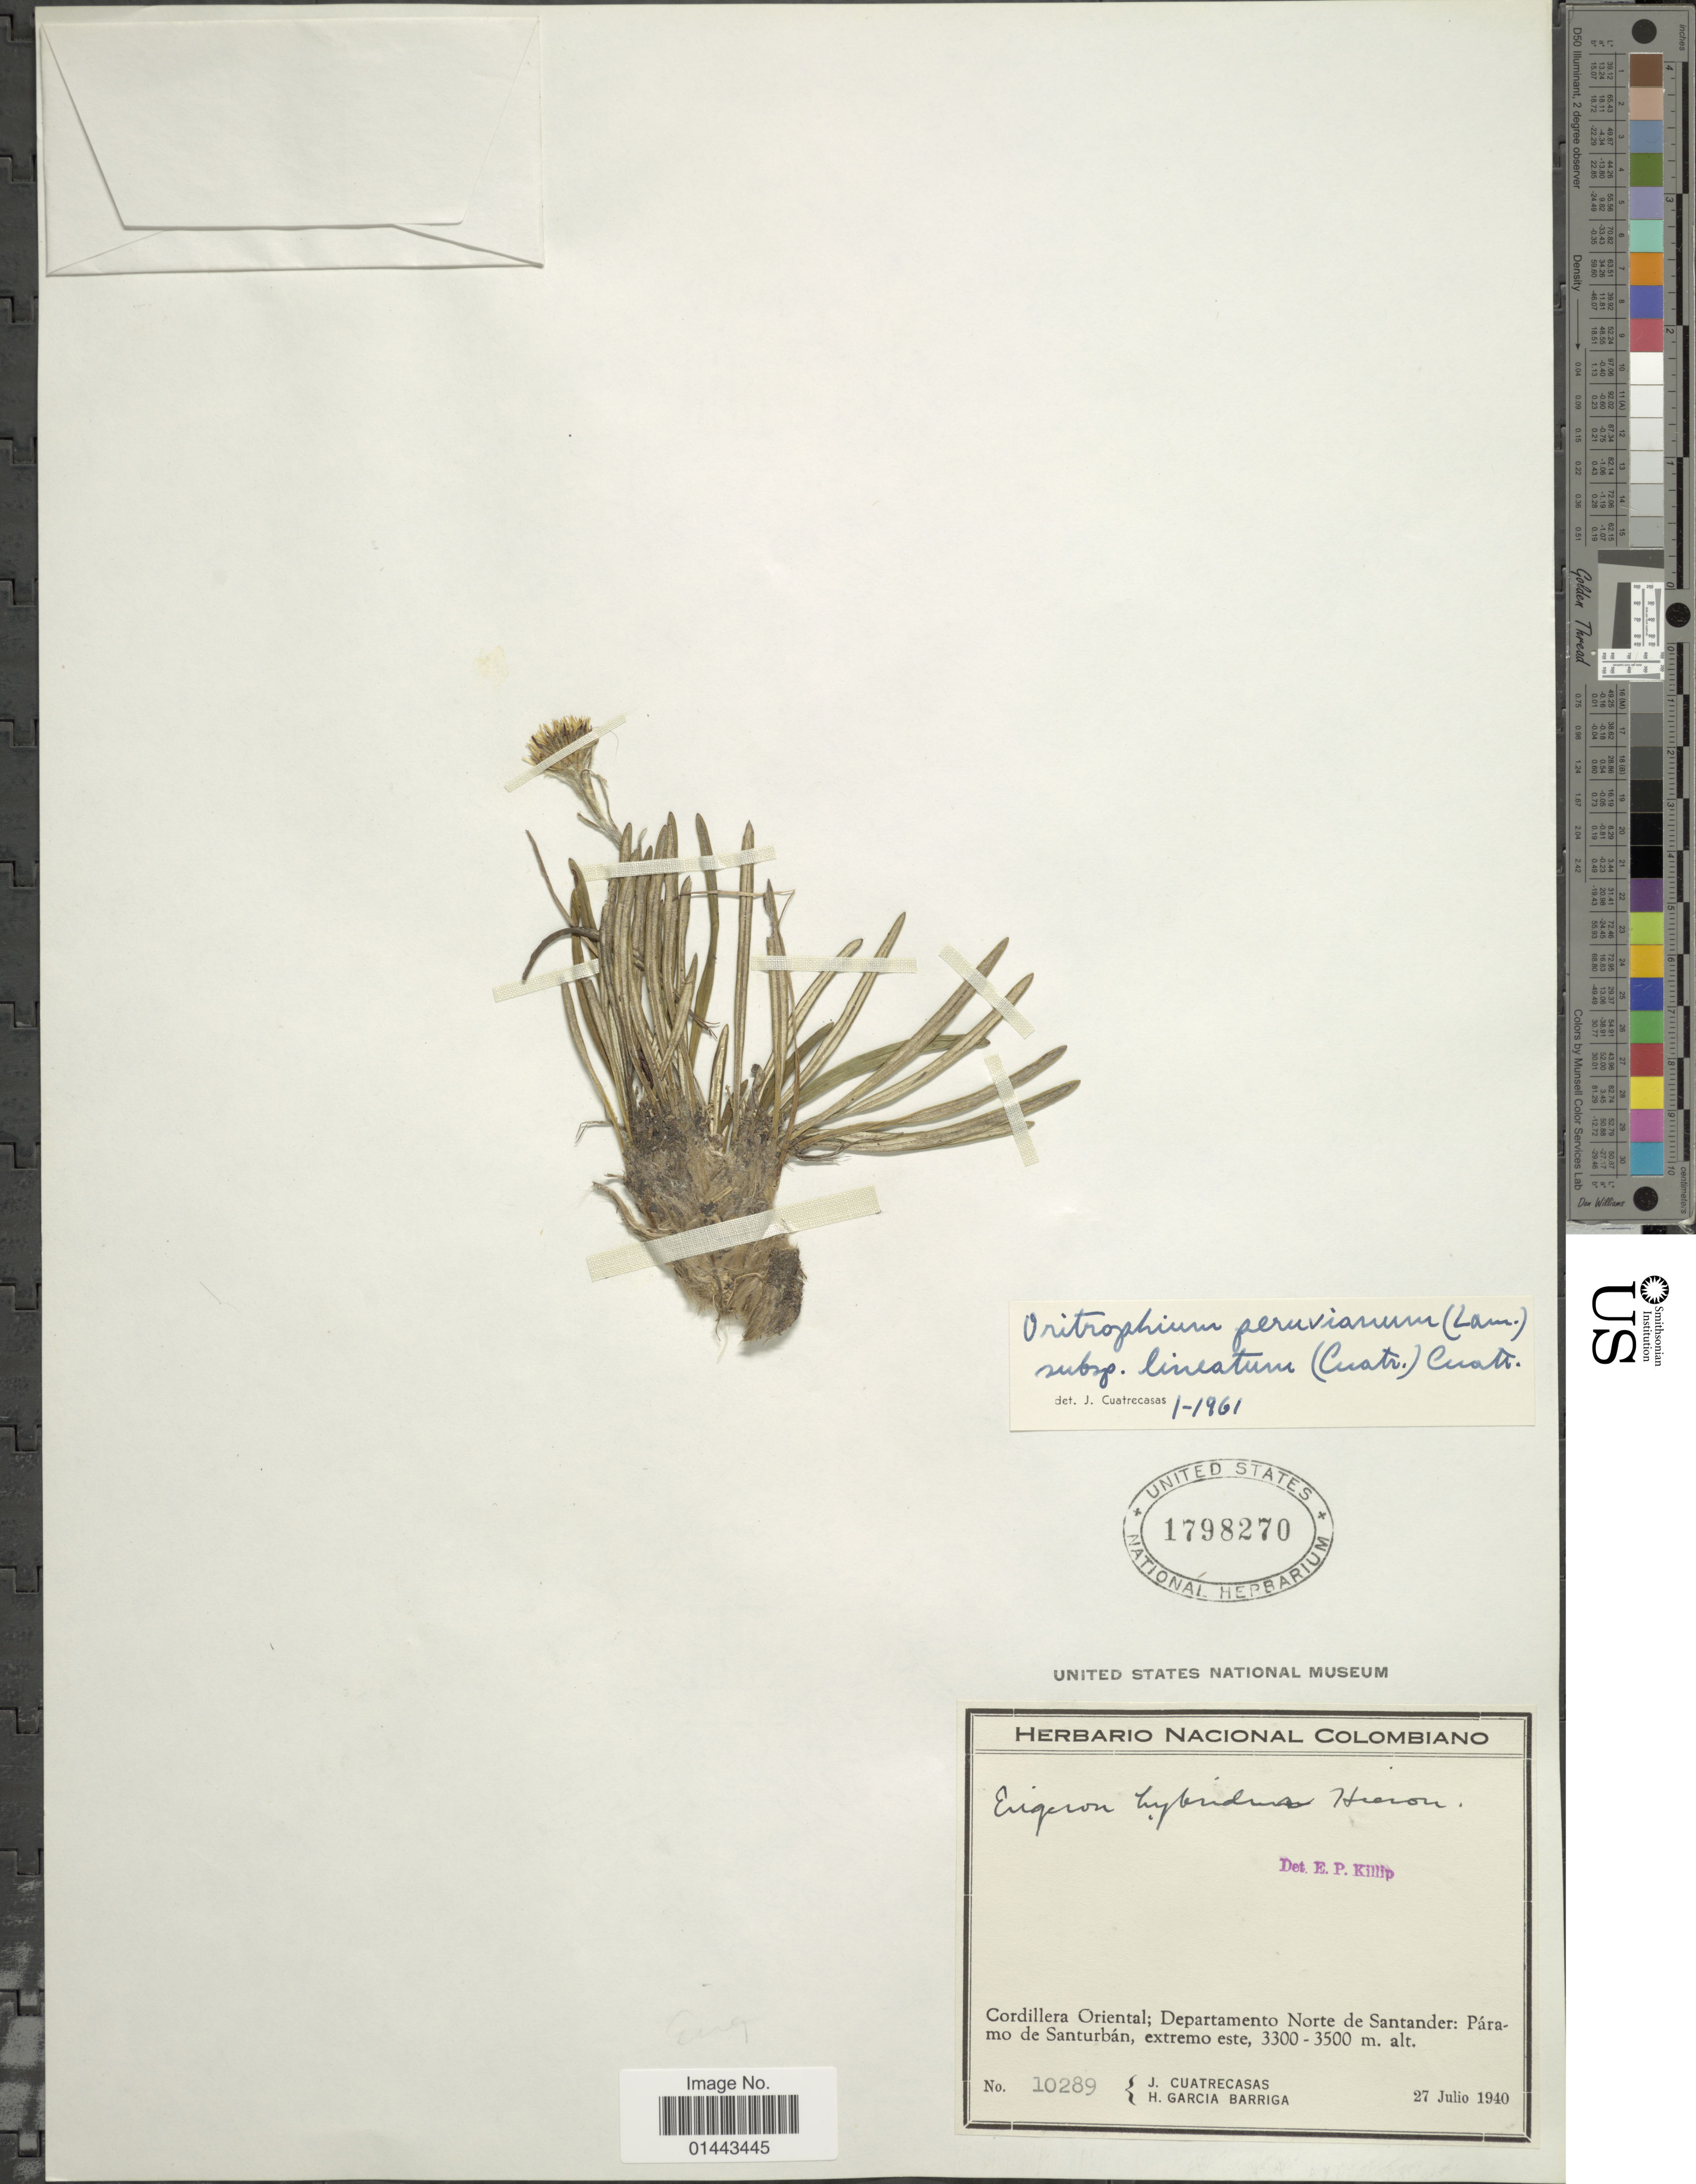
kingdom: Plantae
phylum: Tracheophyta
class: Magnoliopsida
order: Asterales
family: Asteraceae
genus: Oritrophium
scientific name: Oritrophium peruvianum subsp. lineatum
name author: (Cuatrec.) Cuatrec.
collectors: J. Cuatrecasas & H. García Barriga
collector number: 10289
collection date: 1940-07-27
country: Colombia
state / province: Norte de Santander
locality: Cordillera Oriental: Paramo de Saturbán, extremo este.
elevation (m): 3300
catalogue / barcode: US 1798270